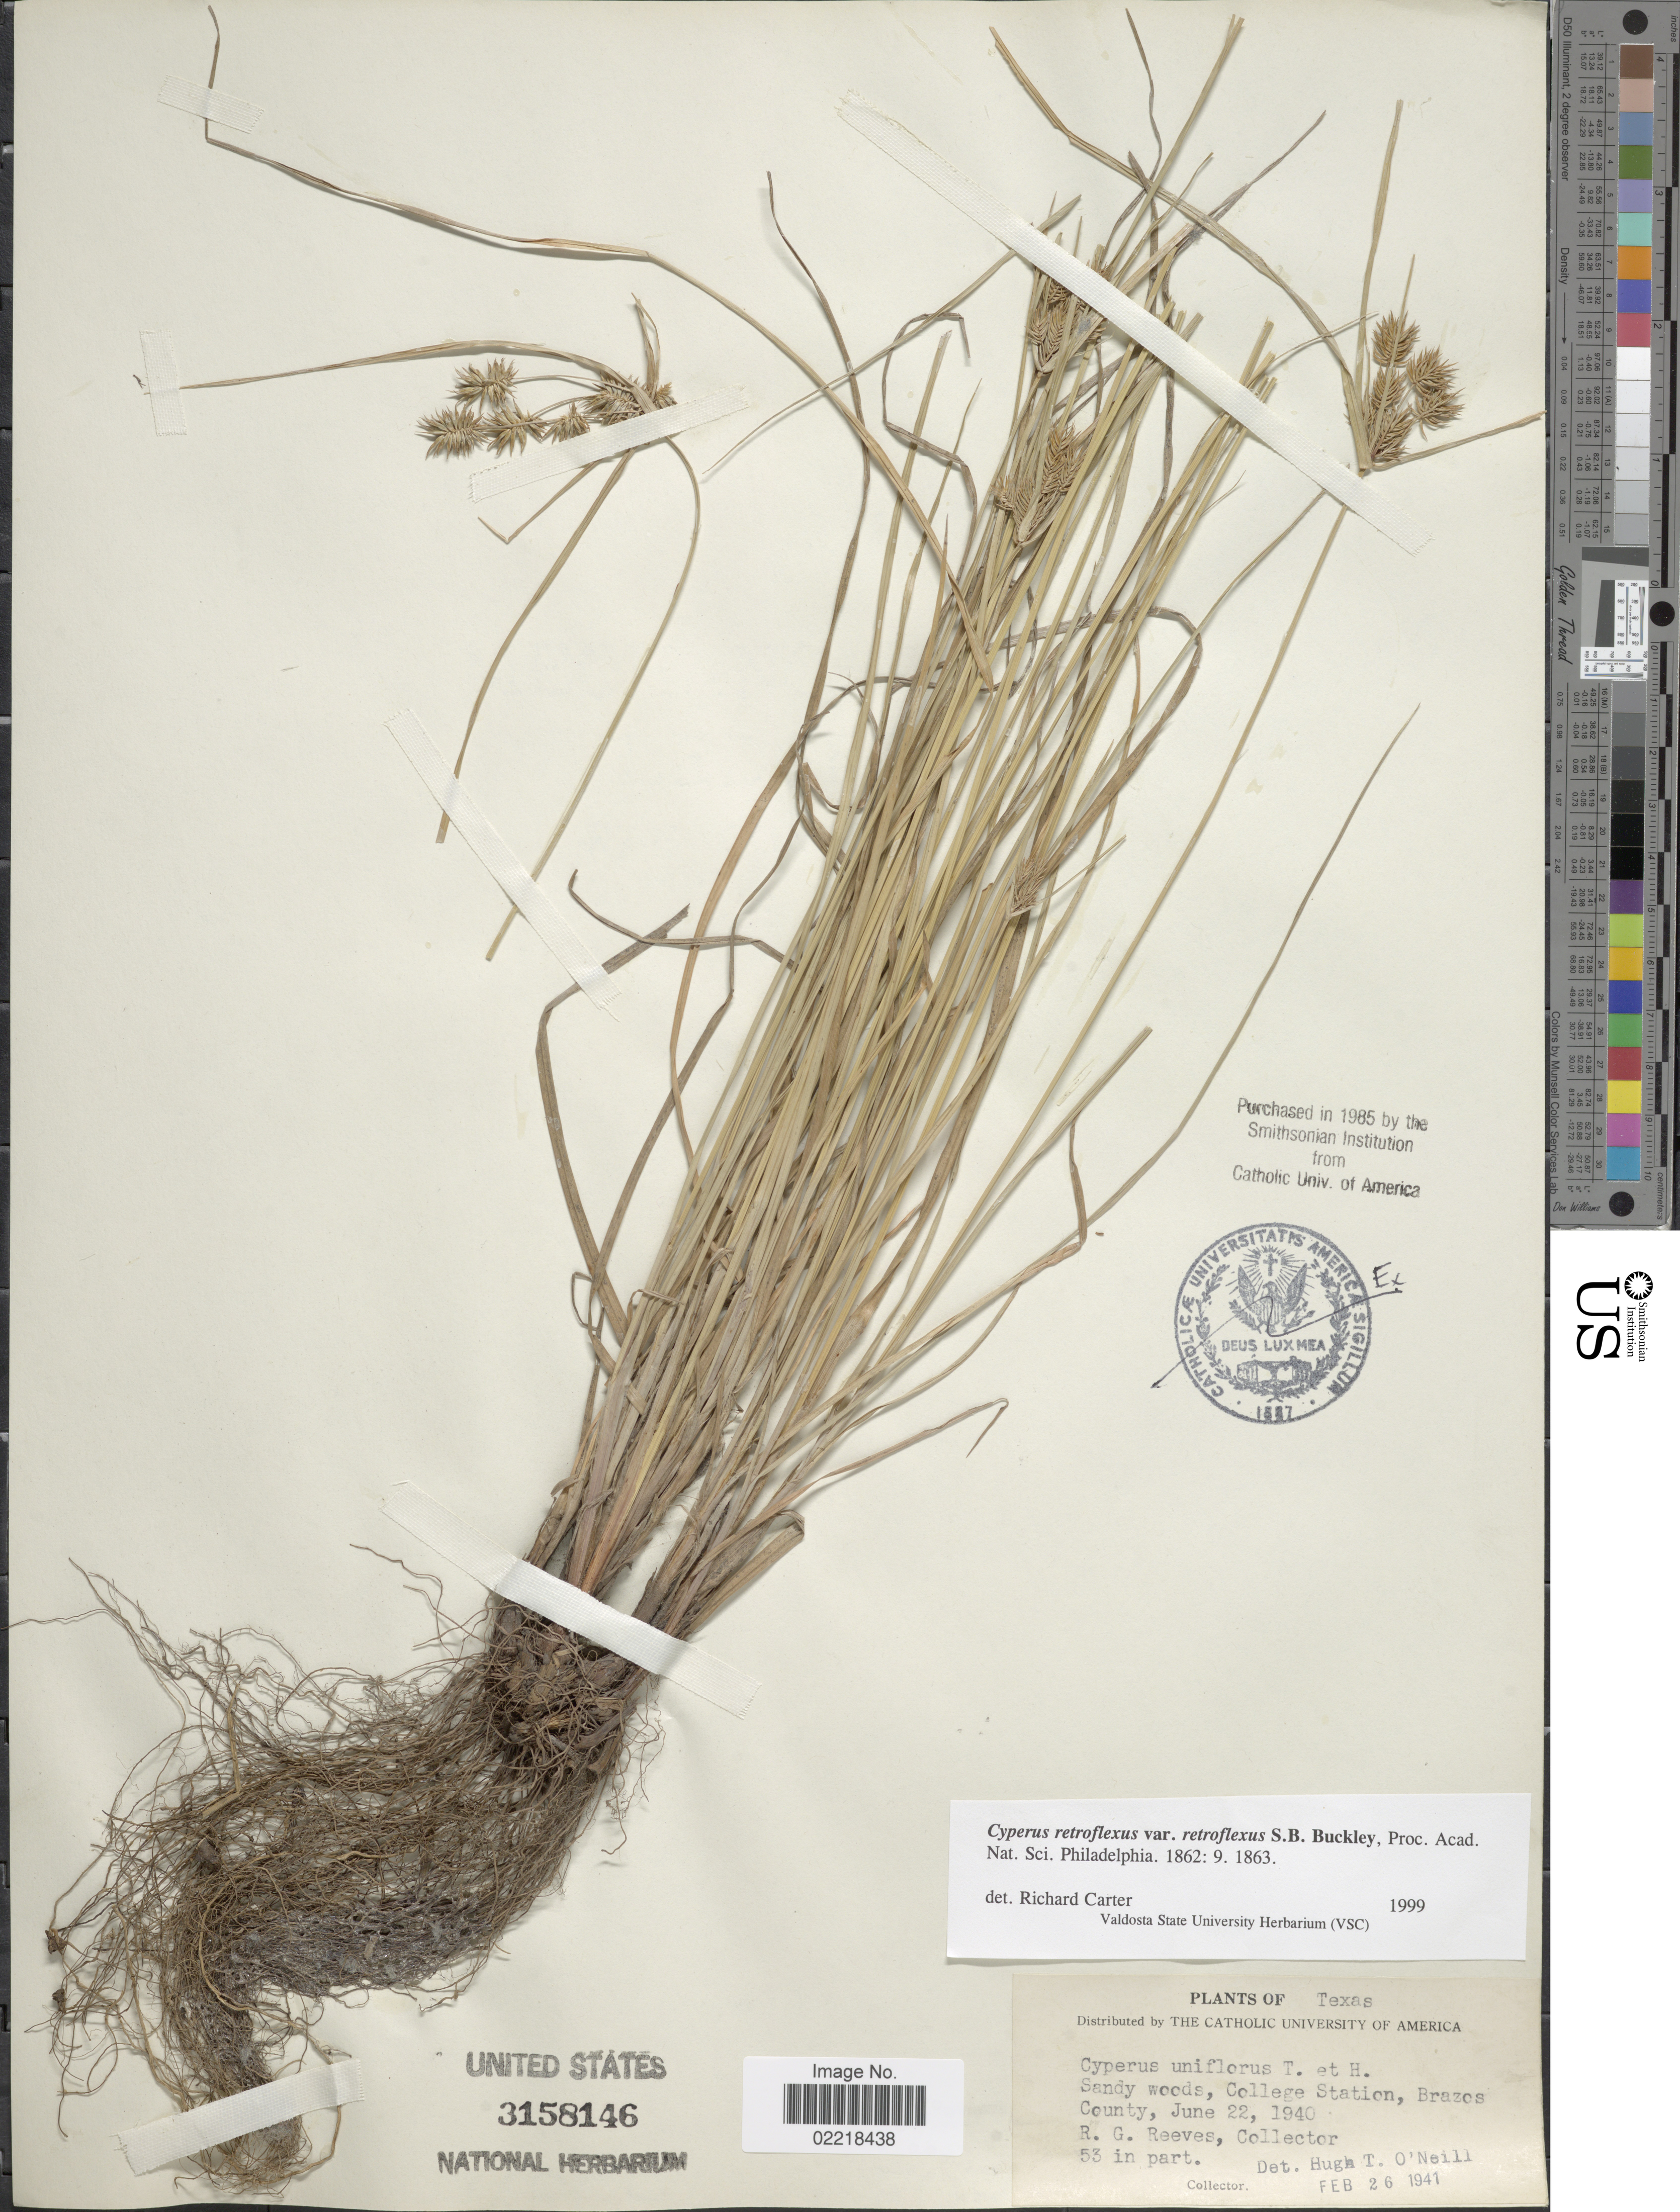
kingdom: Plantae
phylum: Tracheophyta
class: Liliopsida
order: Poales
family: Cyperaceae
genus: Cyperus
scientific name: Cyperus retroflexus var. retroflexus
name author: Buckley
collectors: R. G. Reeves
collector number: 53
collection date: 1940-06-22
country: United States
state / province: Texas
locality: College Station, Brazos County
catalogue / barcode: US 3158146